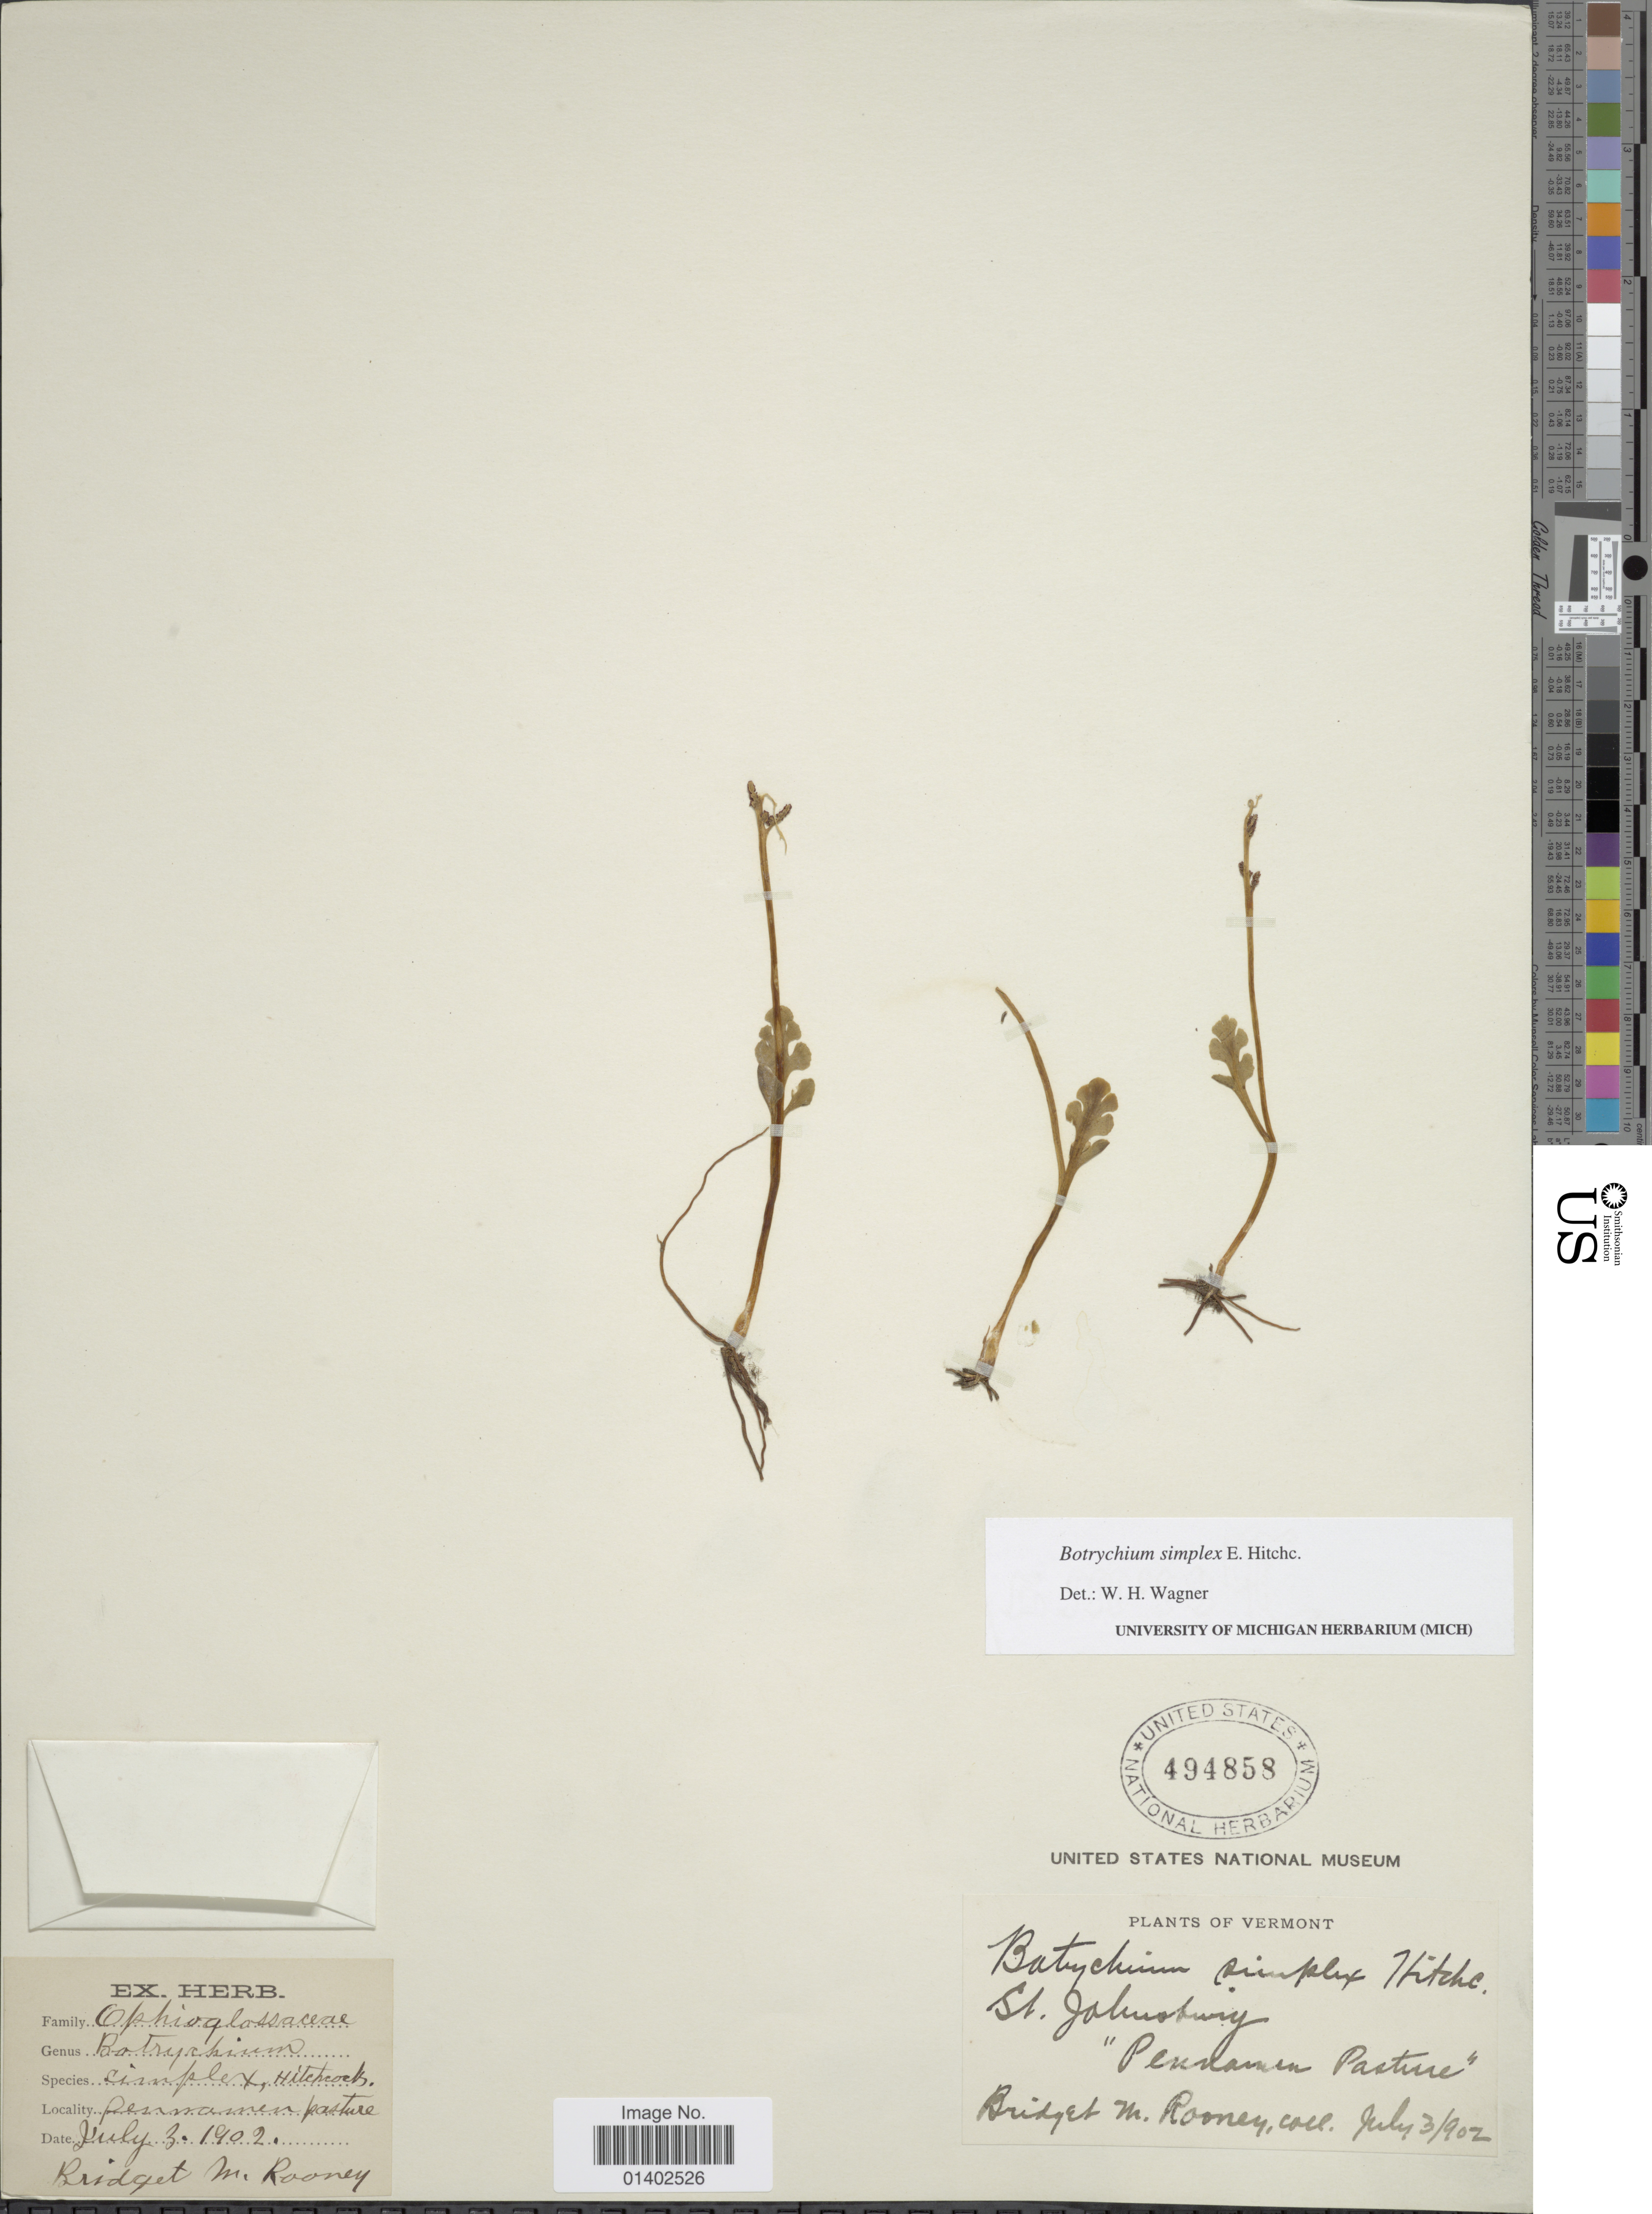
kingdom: Plantae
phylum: Tracheophyta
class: Polypodiopsida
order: Ophioglossales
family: Ophioglossaceae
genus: Botrychium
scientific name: Botrychium simplex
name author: E. Hitchc.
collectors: B. Rooney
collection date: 1902-02-03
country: United States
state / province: Vermont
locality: St Johnsbury 'Pennamen Pasture."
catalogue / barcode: US 494858